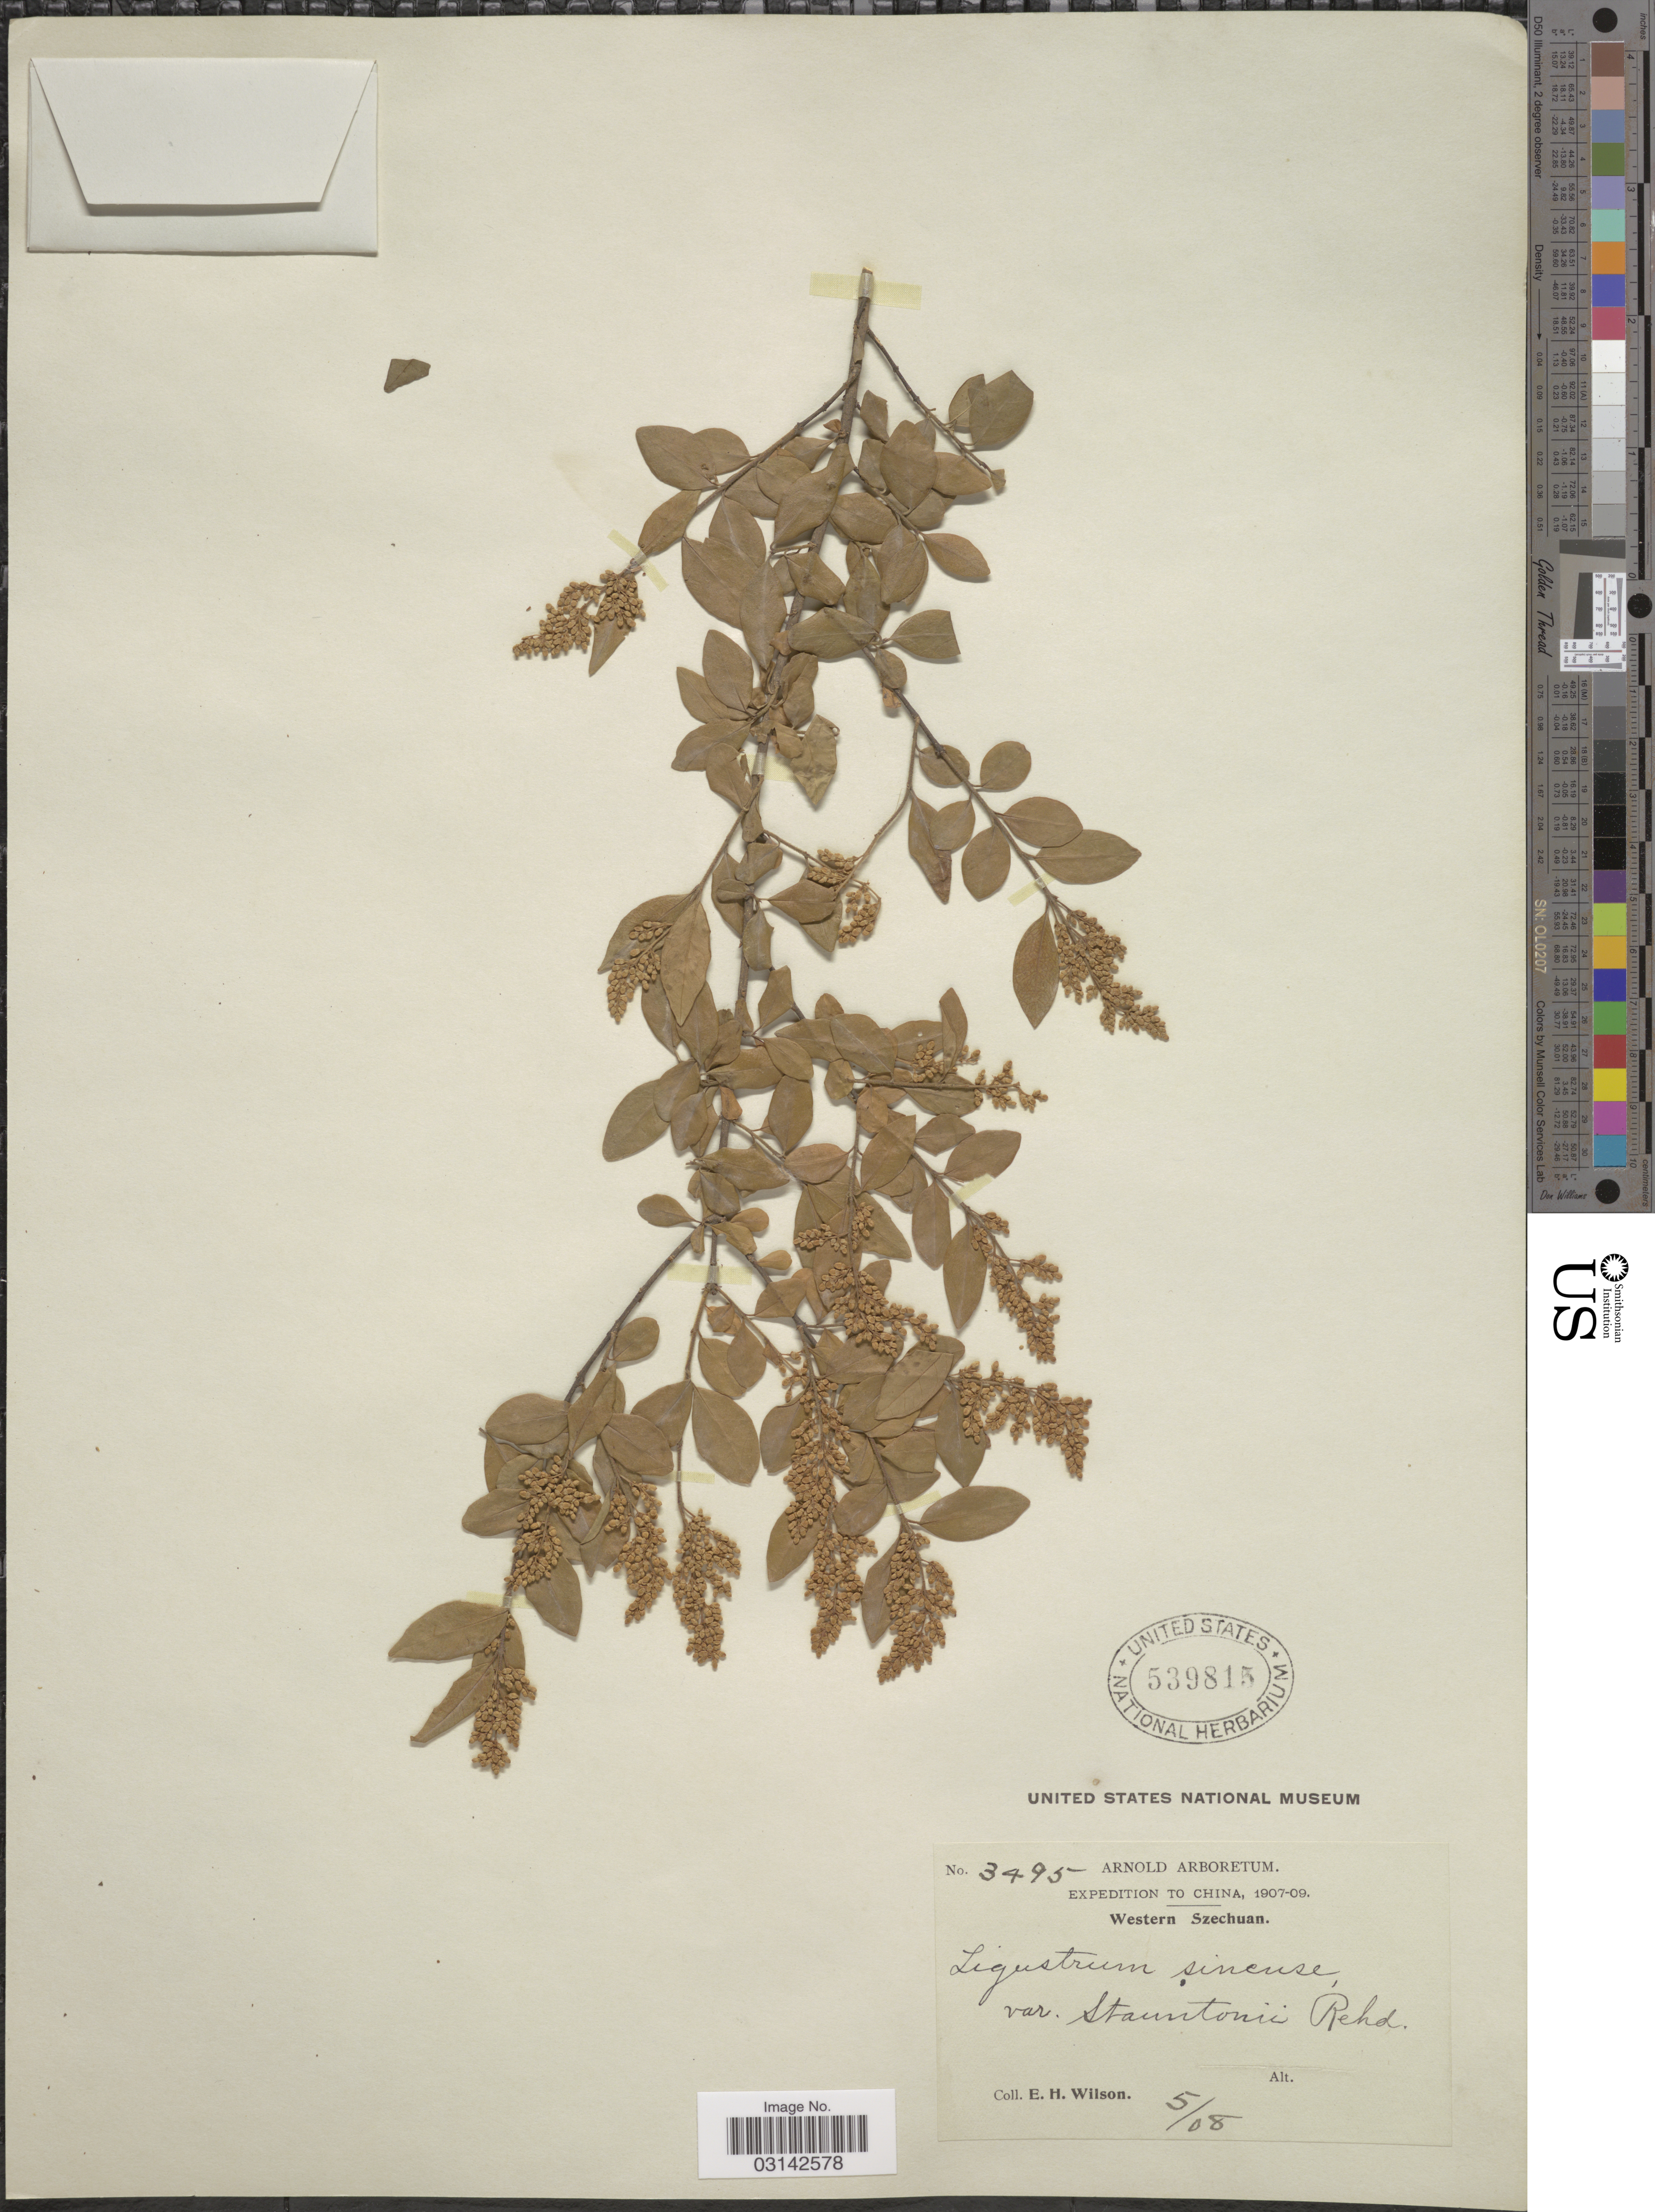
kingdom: Plantae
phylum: Tracheophyta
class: Magnoliopsida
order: Lamiales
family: Oleaceae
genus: Ligustrum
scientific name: Ligustrum sinense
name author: Lour.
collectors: E. Wilson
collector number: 3495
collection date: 1908-05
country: China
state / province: Sichuan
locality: Western Szechuan.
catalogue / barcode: US 539815